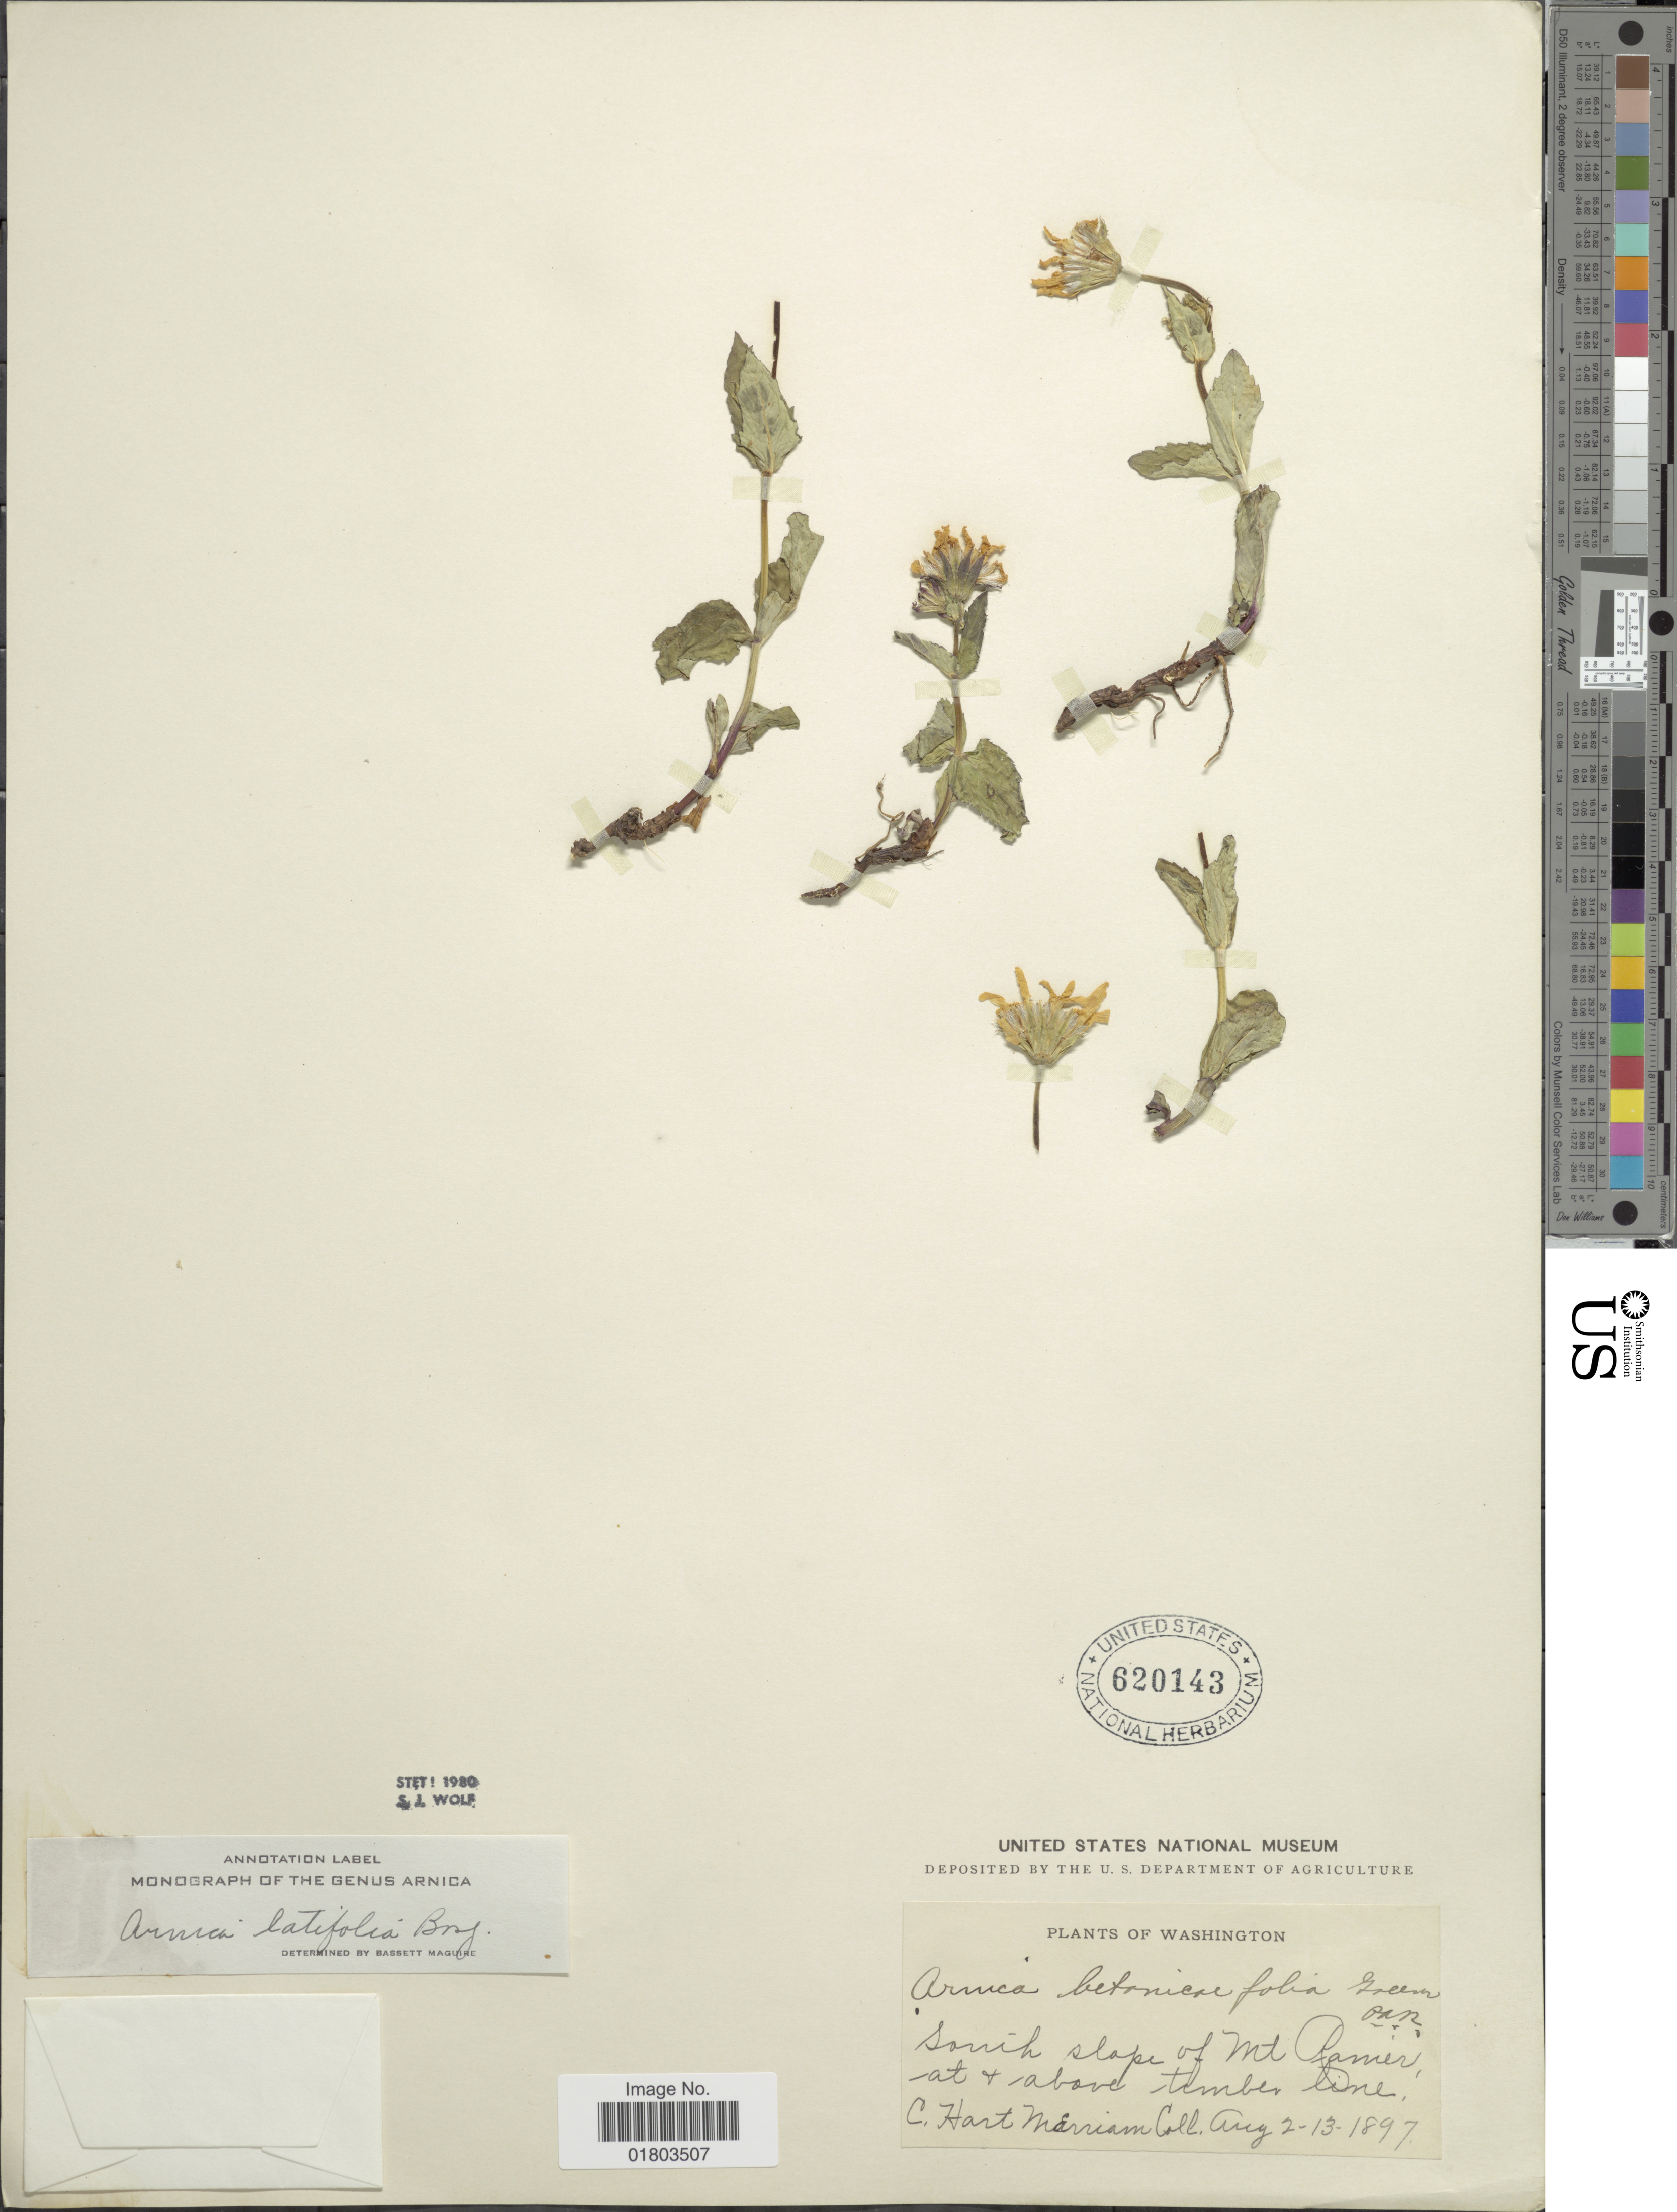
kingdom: Plantae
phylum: Tracheophyta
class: Magnoliopsida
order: Asterales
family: Asteraceae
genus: Arnica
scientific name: Arnica latifolia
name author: Bong.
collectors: C. Merriam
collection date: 1897-08-02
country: United States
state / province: Washington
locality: South slope of Mt Ranier at + above timber line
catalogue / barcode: US 620143